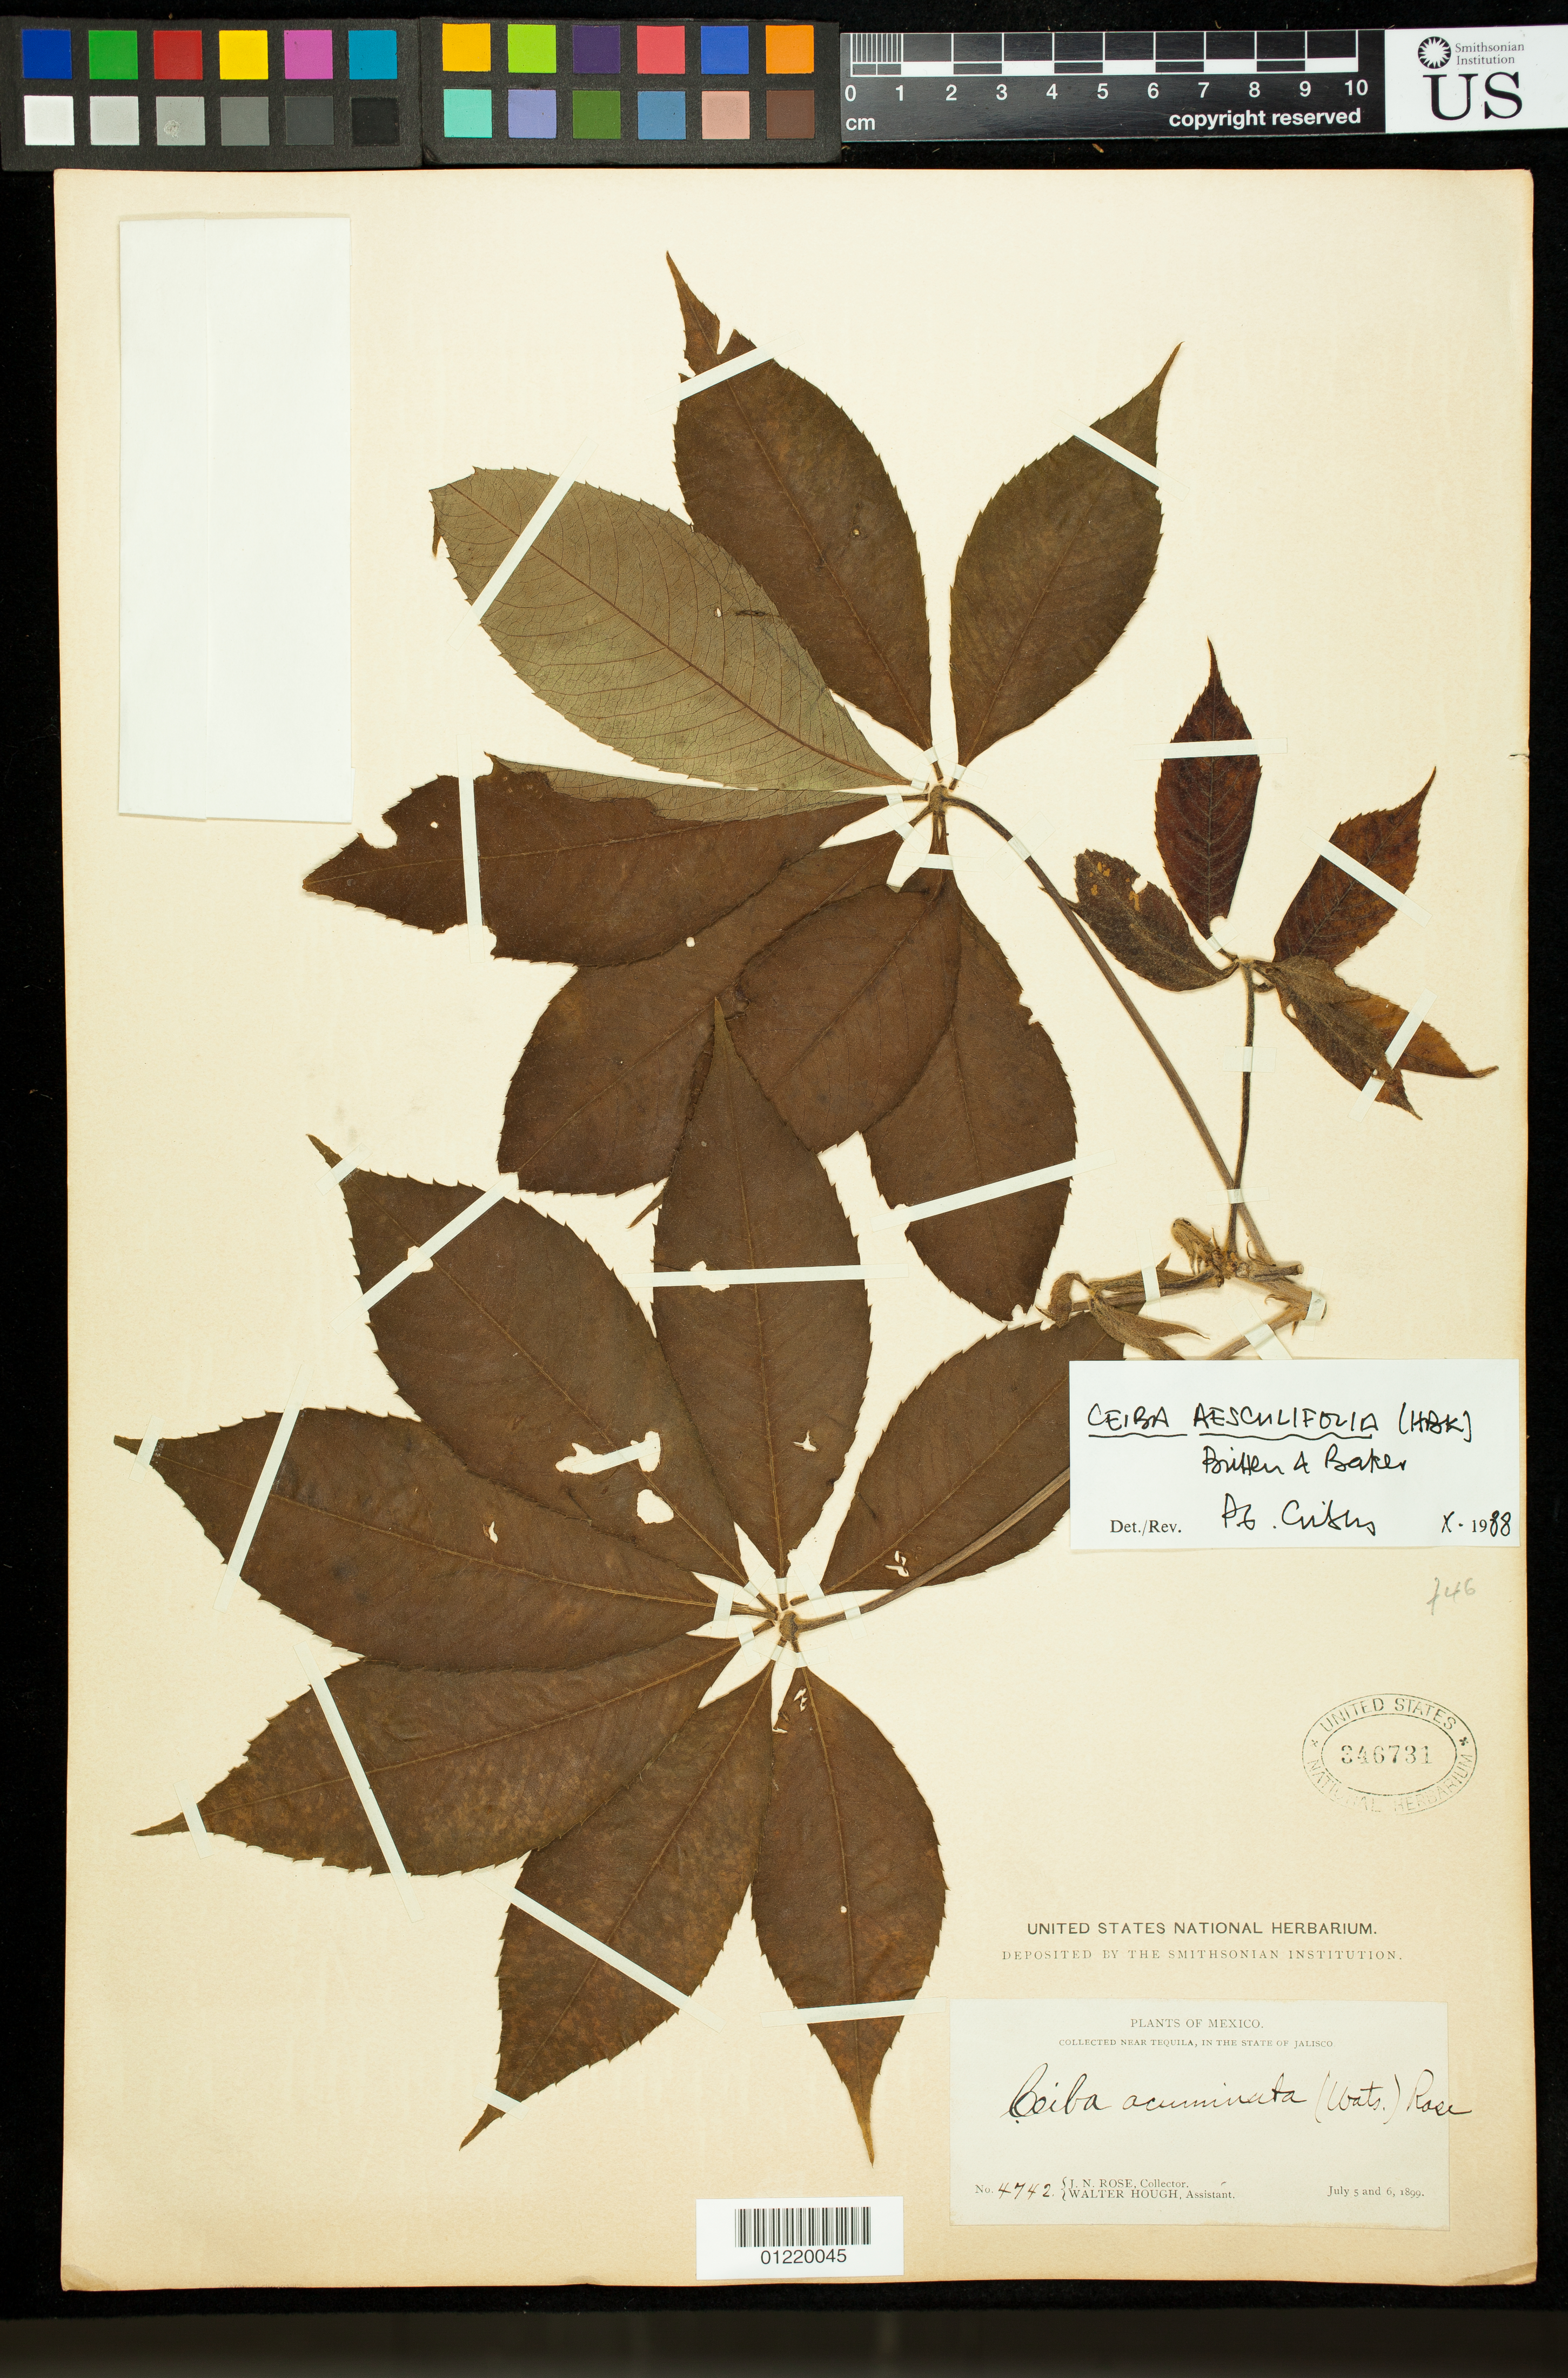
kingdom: Plantae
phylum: Tracheophyta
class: Magnoliopsida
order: Malvales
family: Malvaceae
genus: Ceiba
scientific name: Ceiba aesculifolia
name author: (Kunth) Britten & Baker f.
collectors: J. N. Rose & W. Hough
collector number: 4742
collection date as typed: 1899-07-05/1899-07-06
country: Mexico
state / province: Jalisco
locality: Near Tequila, in the State of Jalisco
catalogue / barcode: US 346731